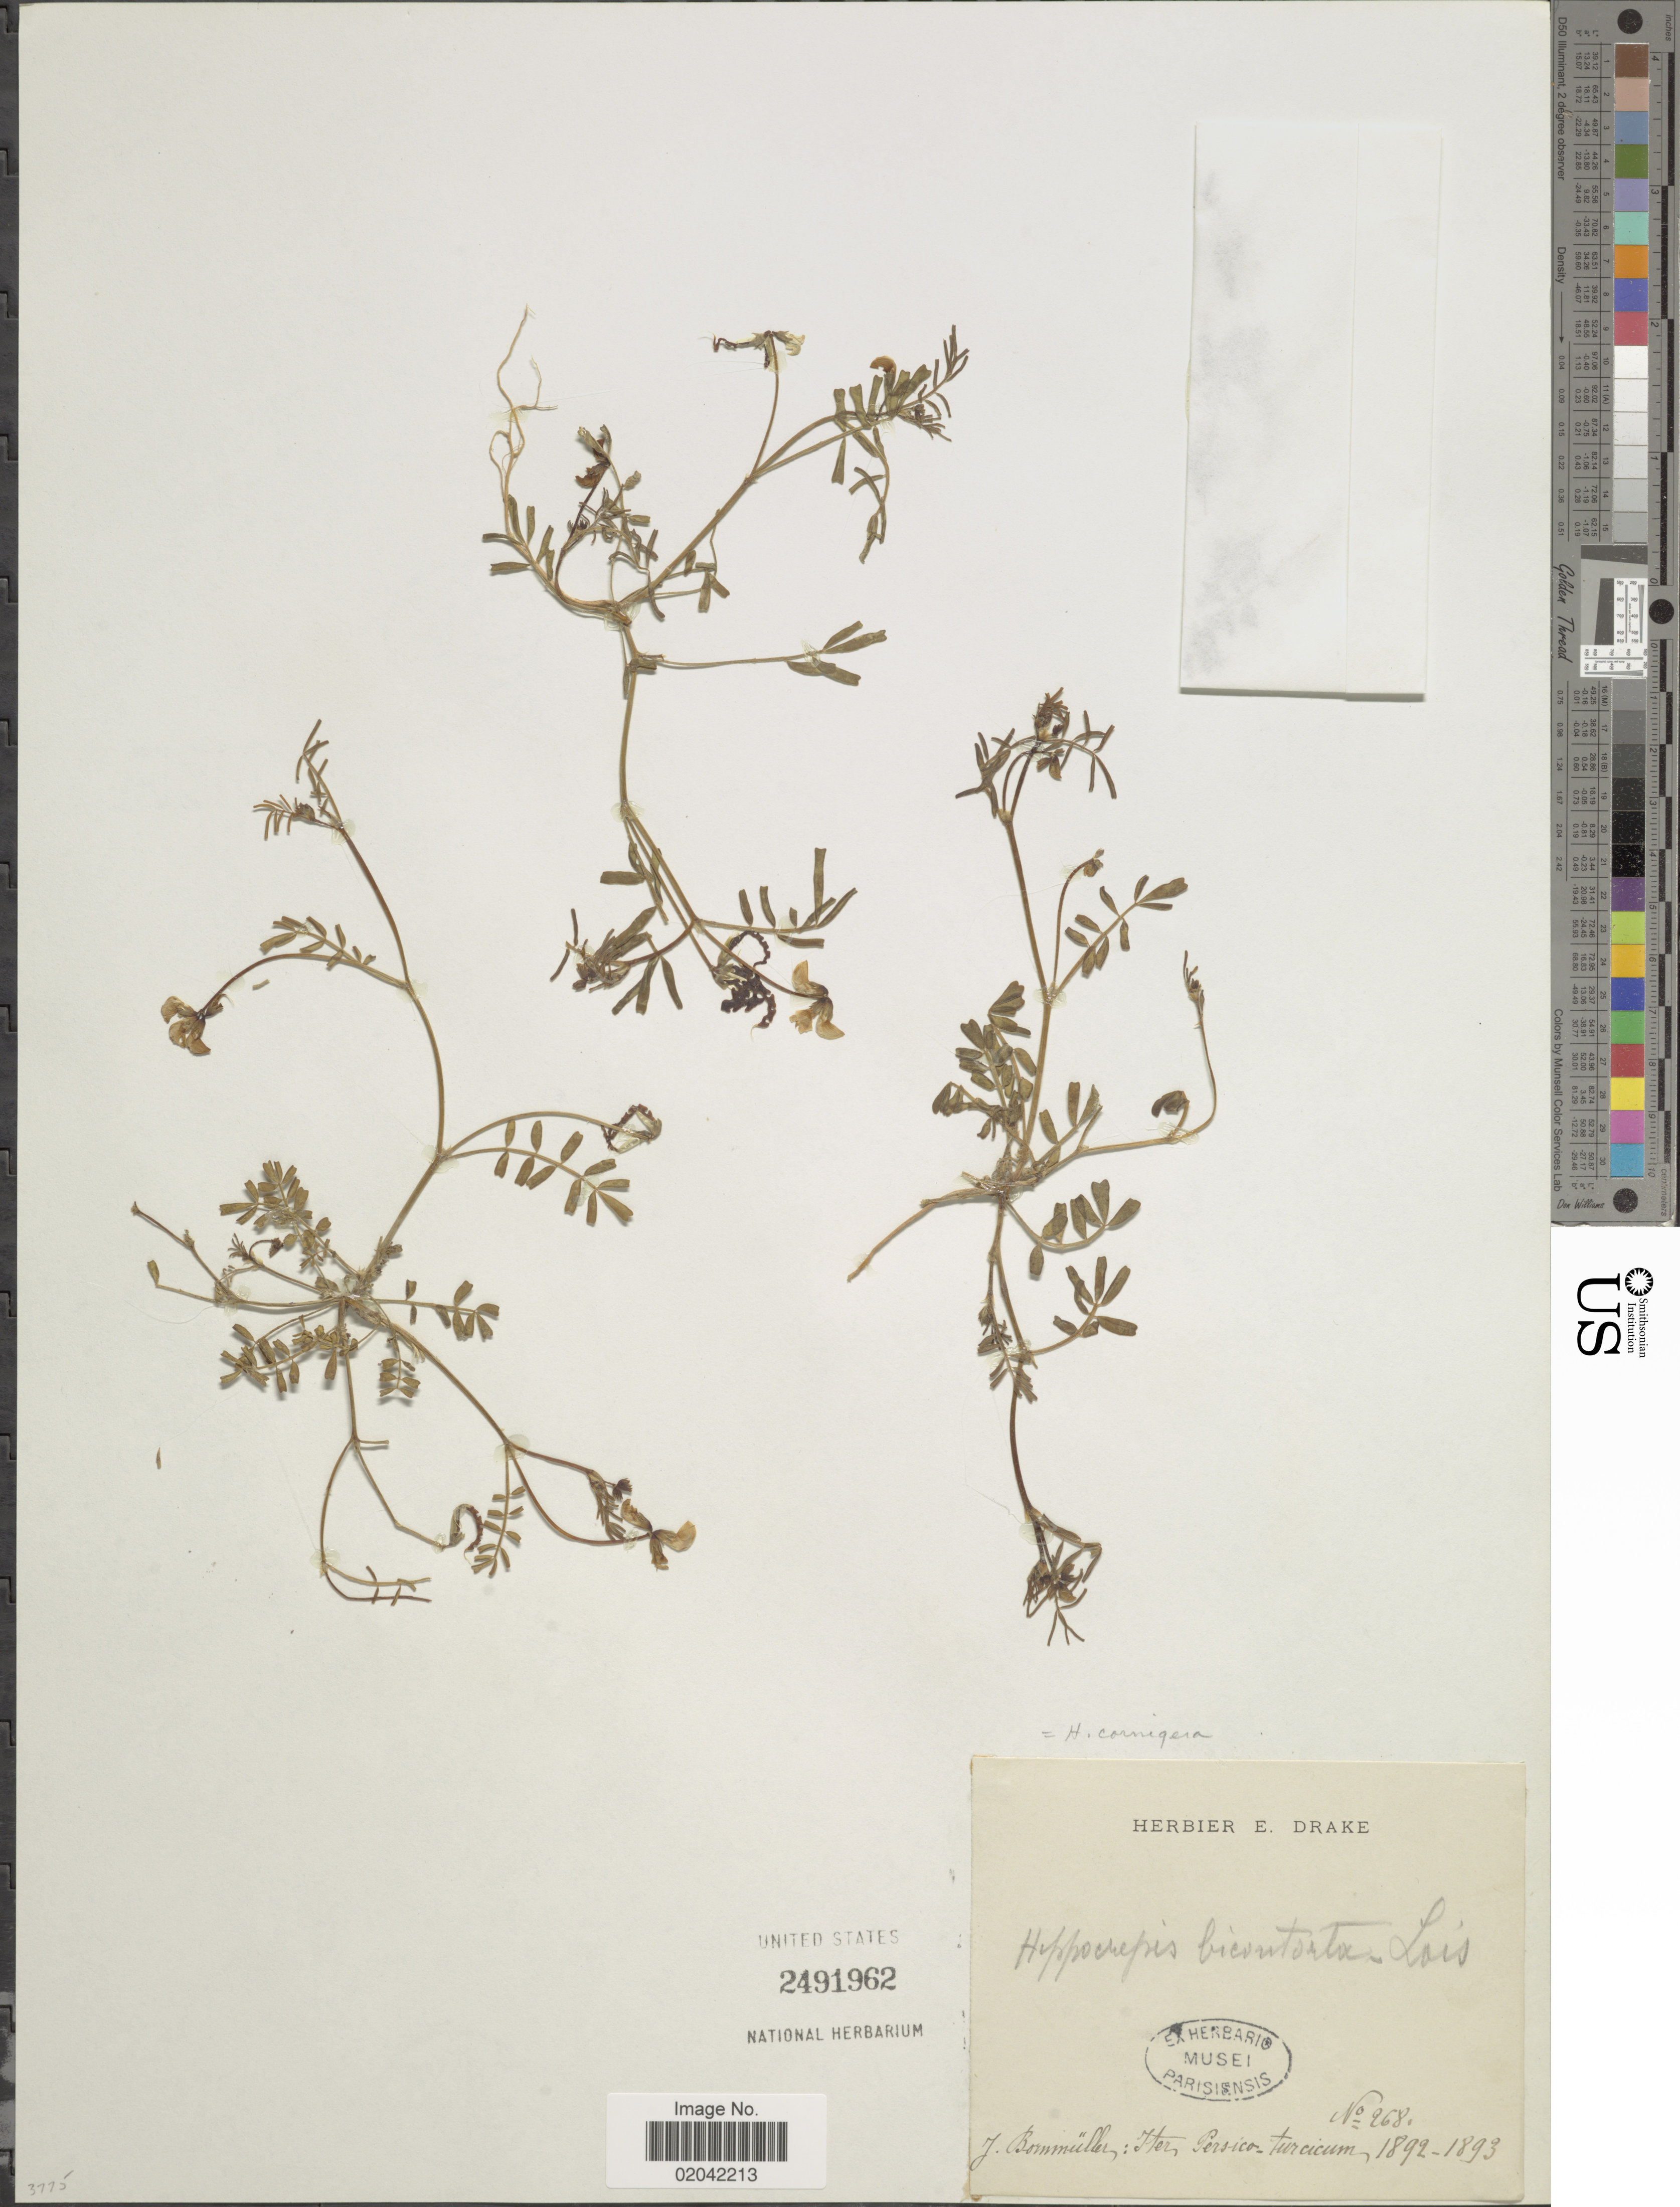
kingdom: Plantae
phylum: Tracheophyta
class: Magnoliopsida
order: Fabales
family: Fabaceae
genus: Hippocrepis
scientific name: Hippocrepis bicontorta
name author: Loisel.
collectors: J. Bornmüller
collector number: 268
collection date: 1892/1893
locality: Persico-turcicum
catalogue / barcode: US 2491962